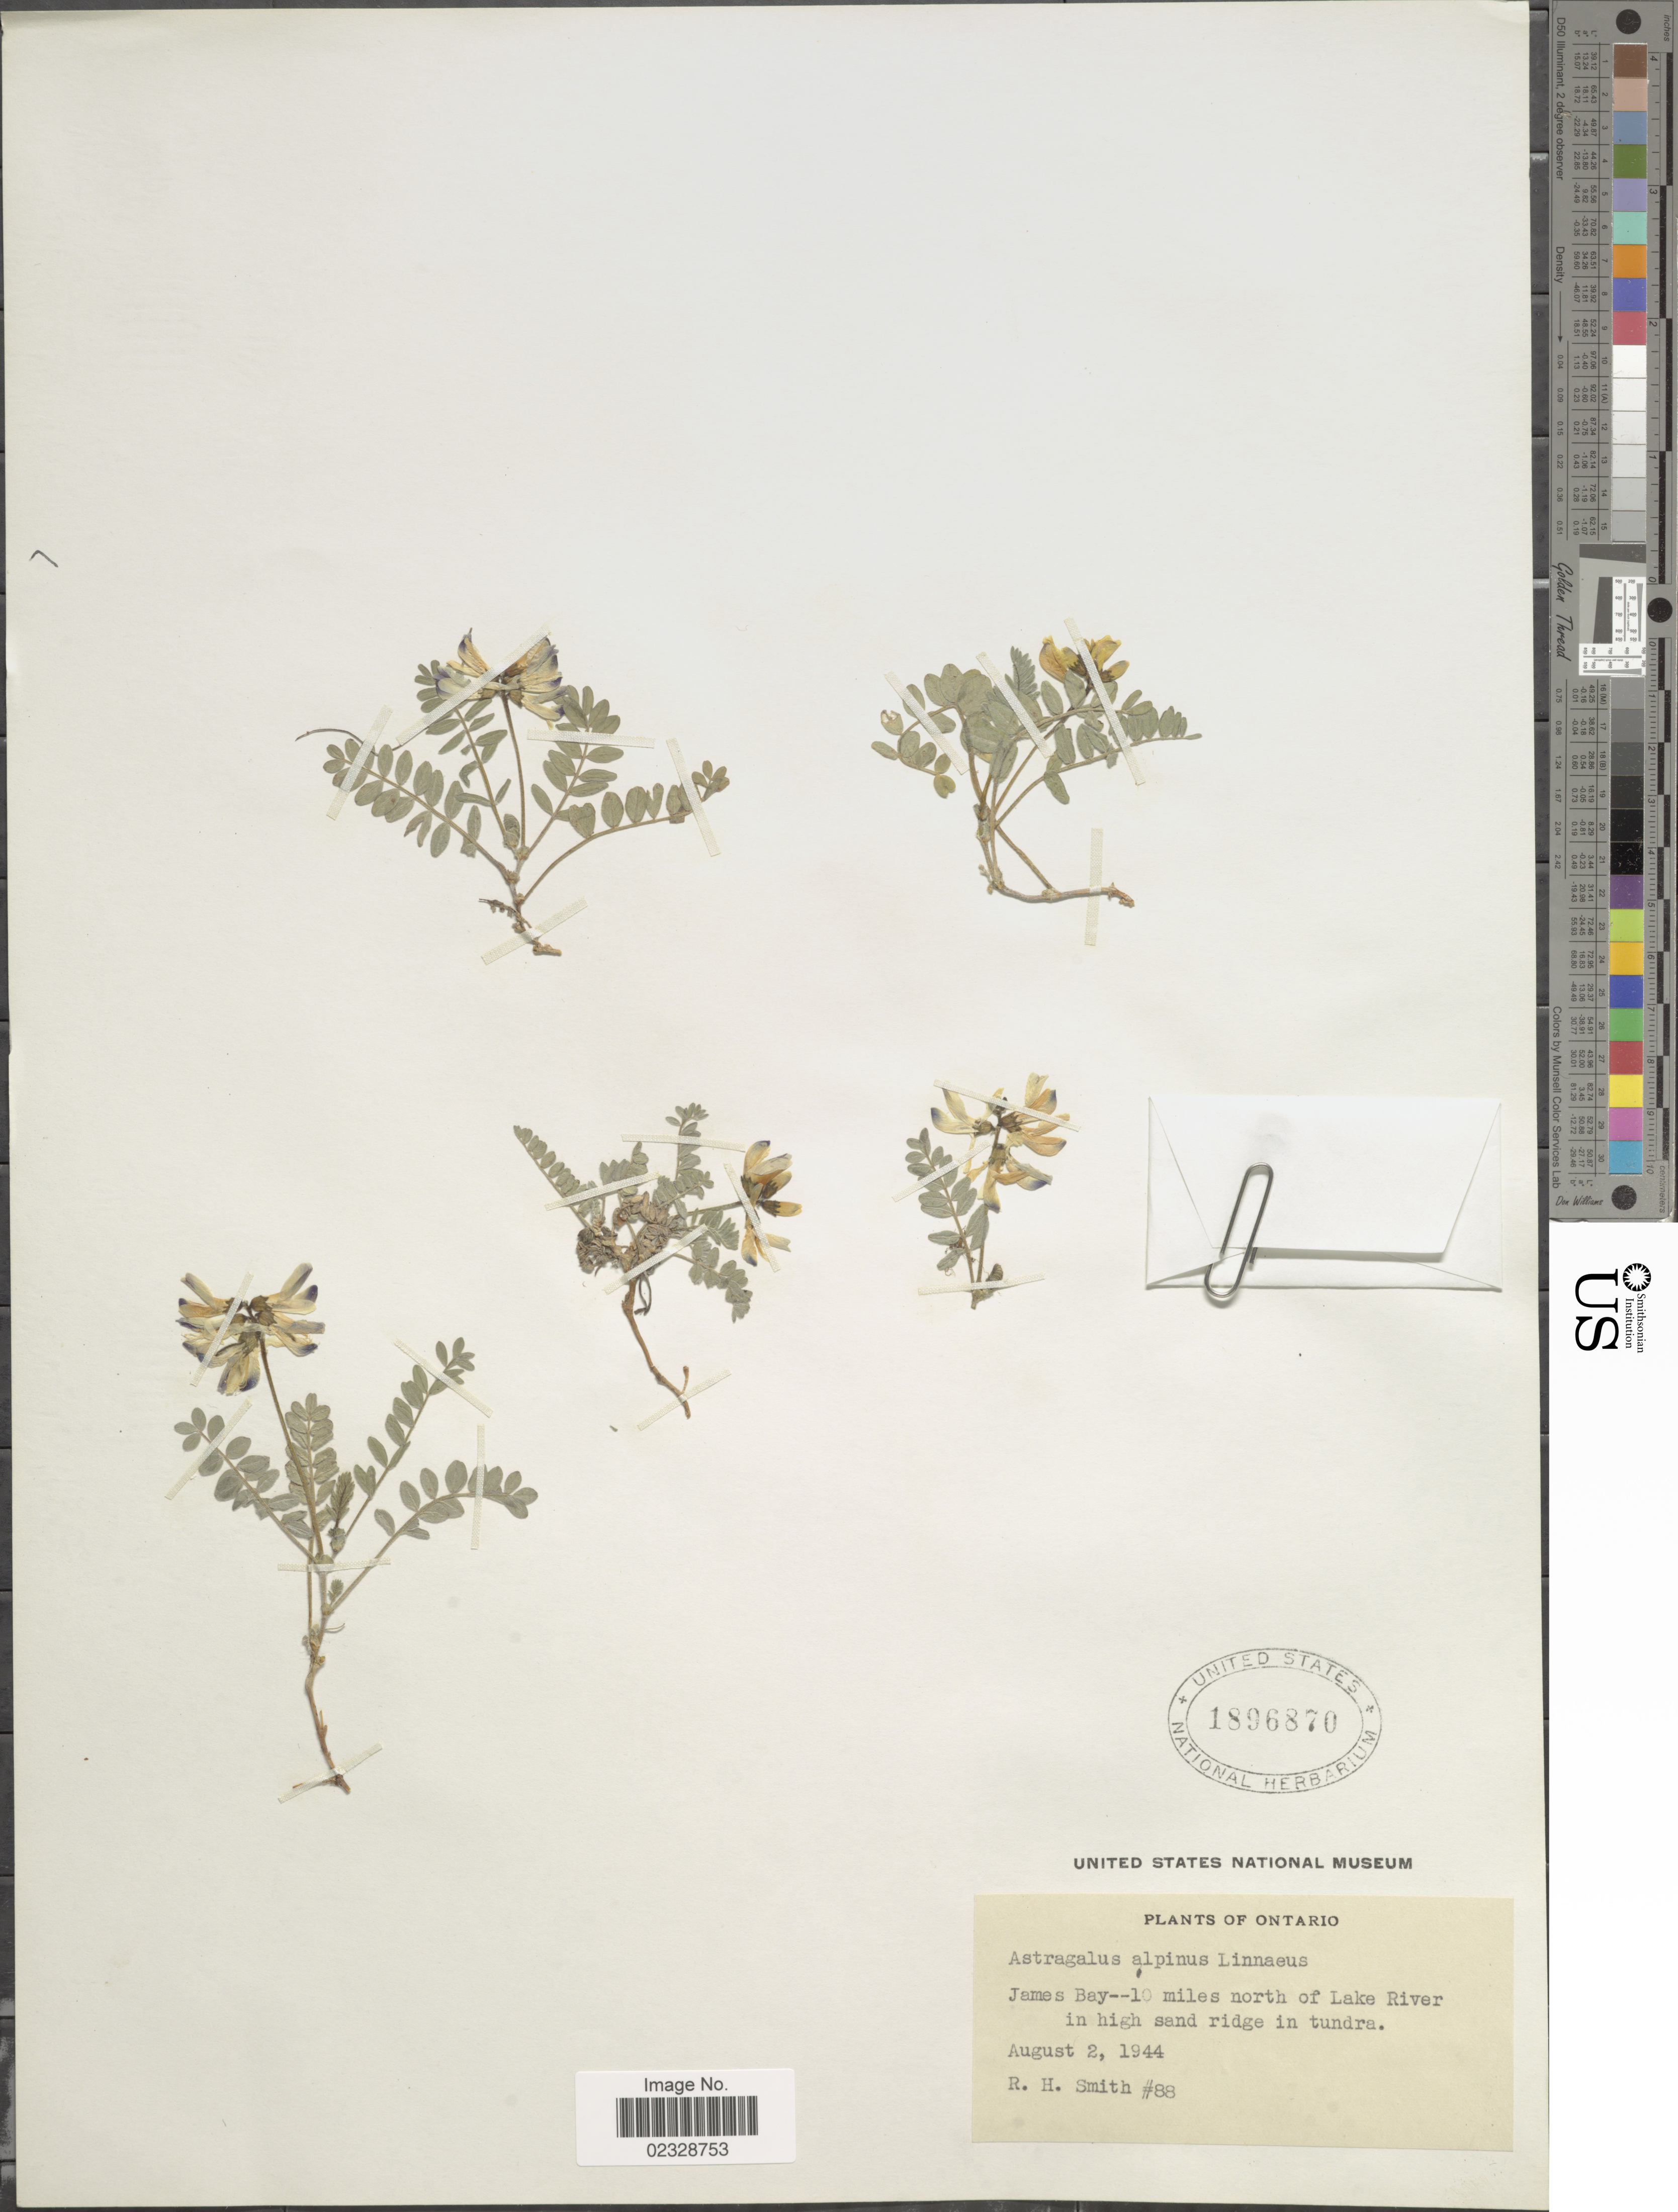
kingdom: Plantae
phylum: Tracheophyta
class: Magnoliopsida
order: Fabales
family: Fabaceae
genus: Astragalus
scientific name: Astragalus alpinus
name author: L.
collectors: R. H. Smith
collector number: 88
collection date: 1944-08-02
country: Canada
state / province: Ontario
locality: James Bay 10 miles north of Lake River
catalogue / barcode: US 1896870